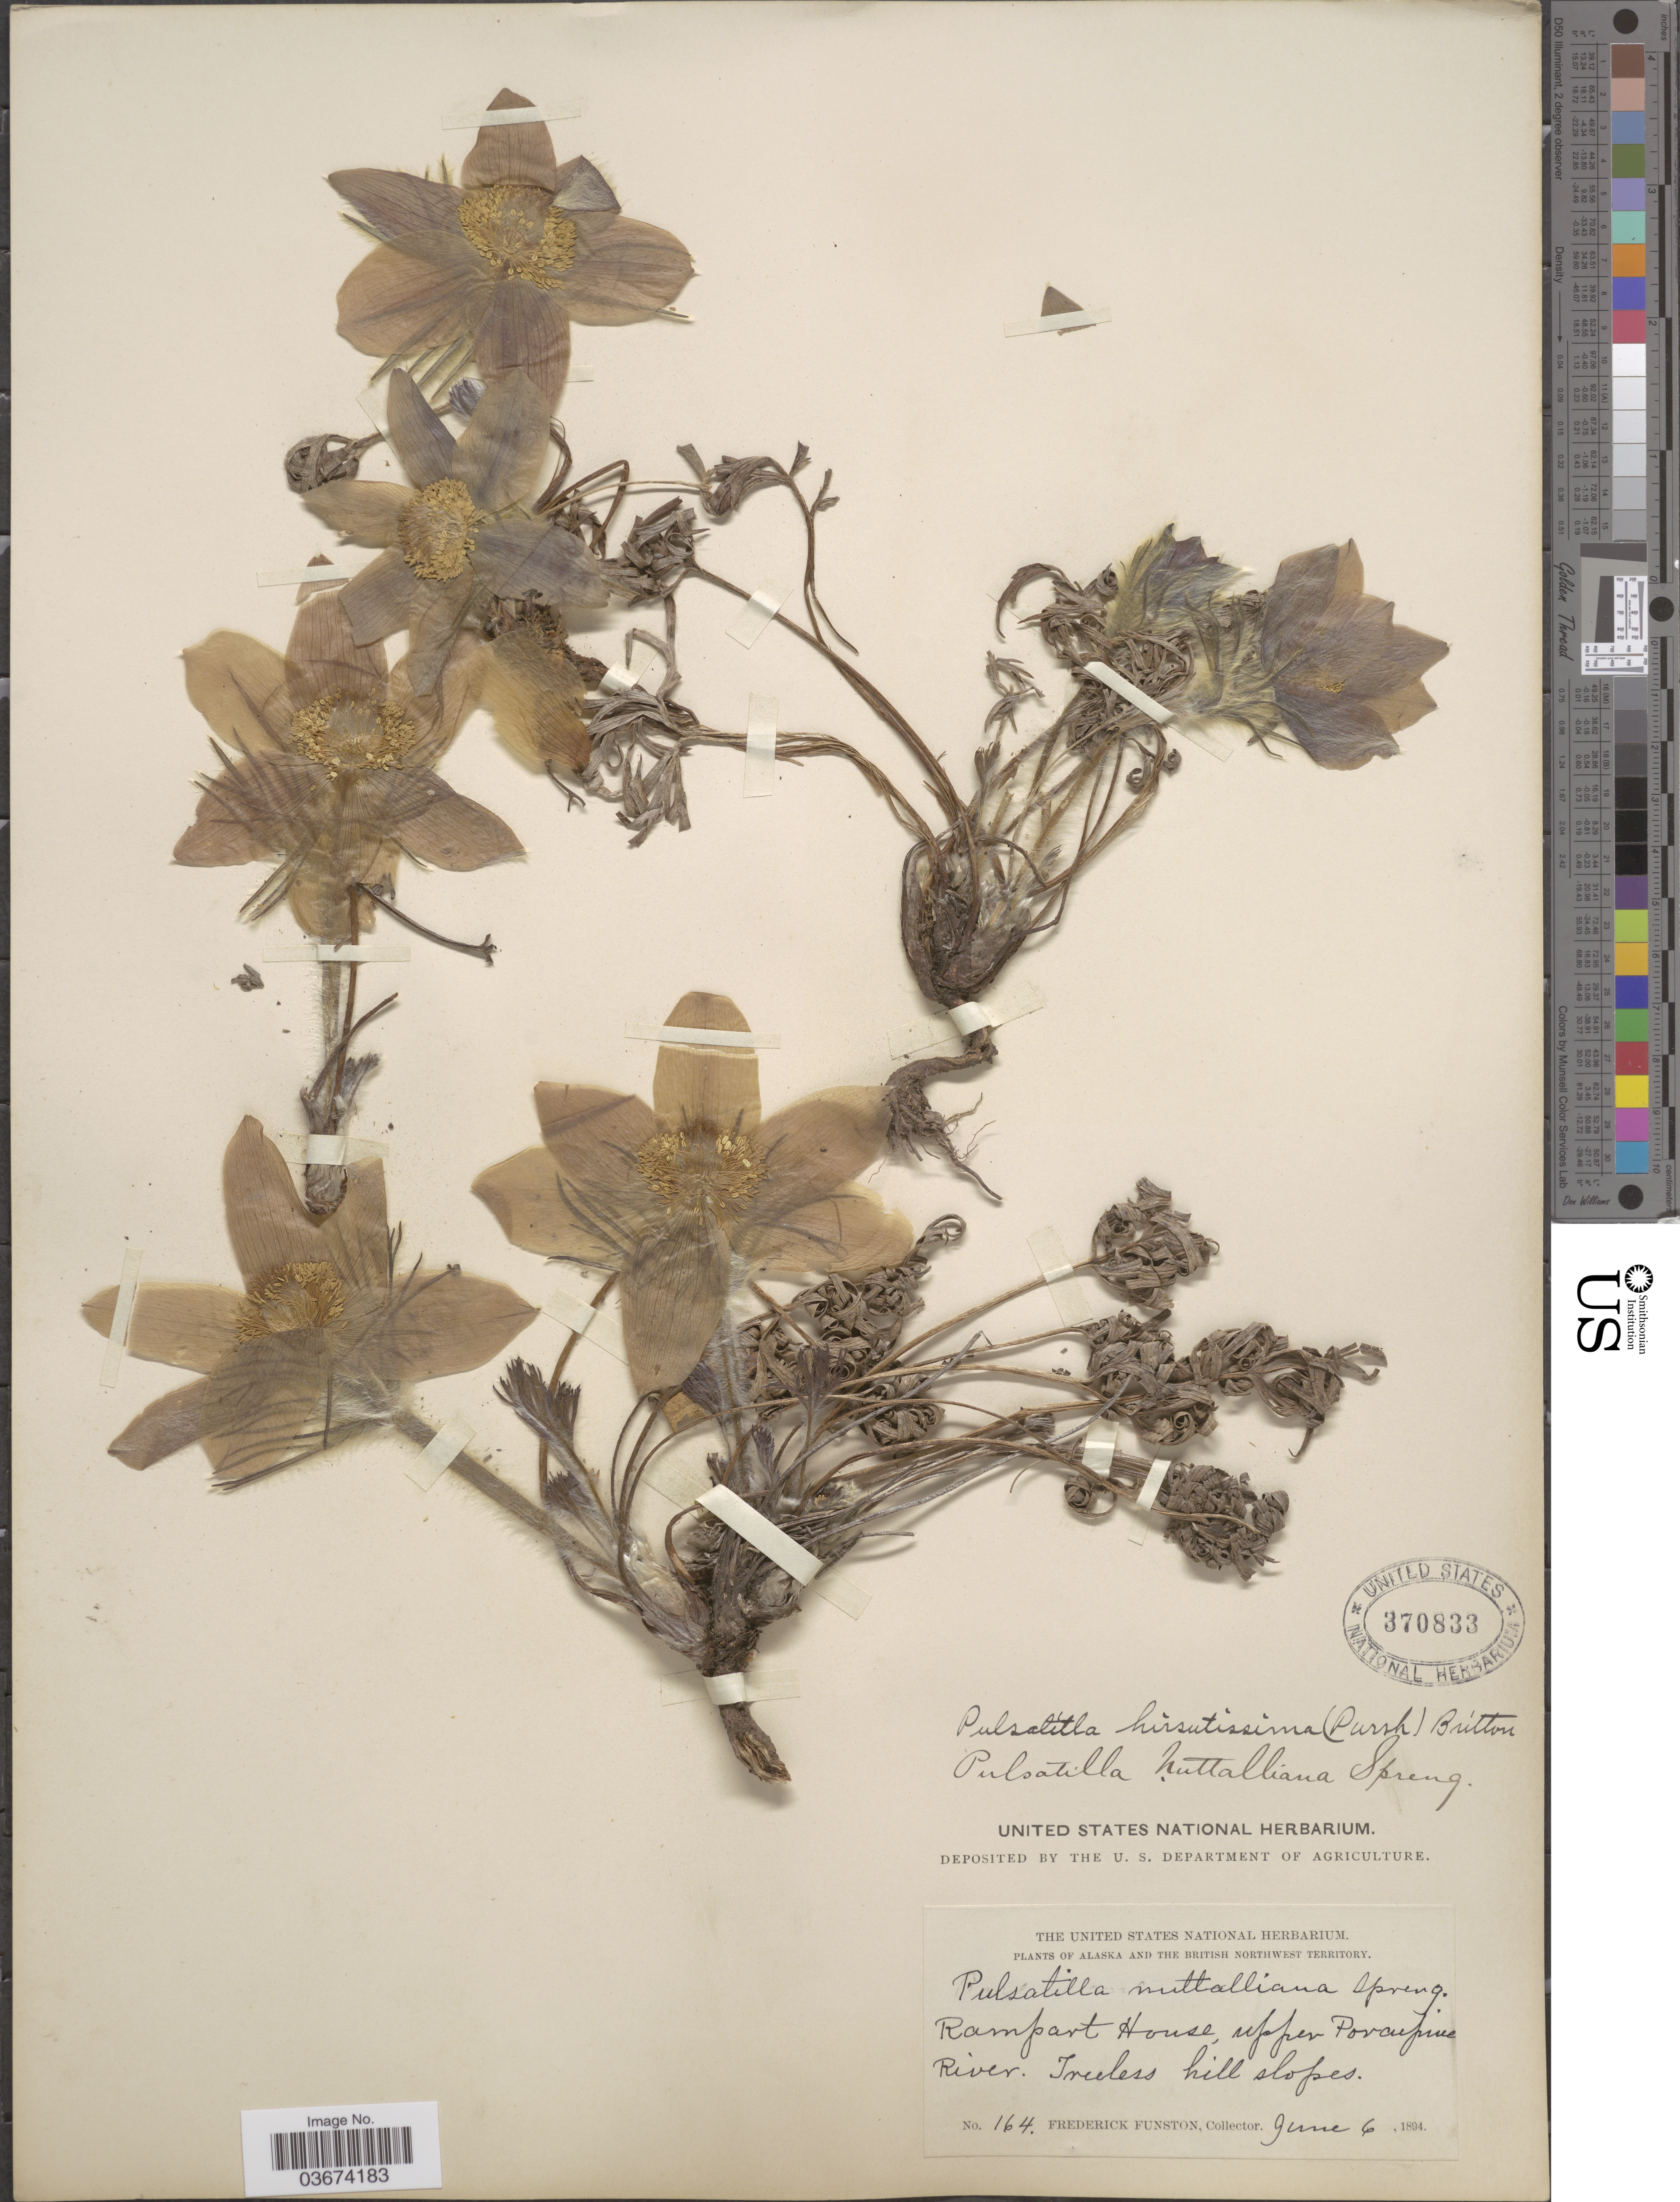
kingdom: Plantae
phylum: Tracheophyta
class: Magnoliopsida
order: Ranunculales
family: Ranunculaceae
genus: Pulsatilla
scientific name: Pulsatilla nuttalliana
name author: (DC.) Bercht. & J. Presl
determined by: Strong, Mark T., (BOT), Smithsonian Institution - National Museum of Natural History (UNITED STATES)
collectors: F. Funston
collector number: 164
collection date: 1894-06-06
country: Canada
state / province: Yukon Territory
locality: Alaska and the British Northwest Territory. Rampart House, upper Porcupine River.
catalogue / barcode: US 370833